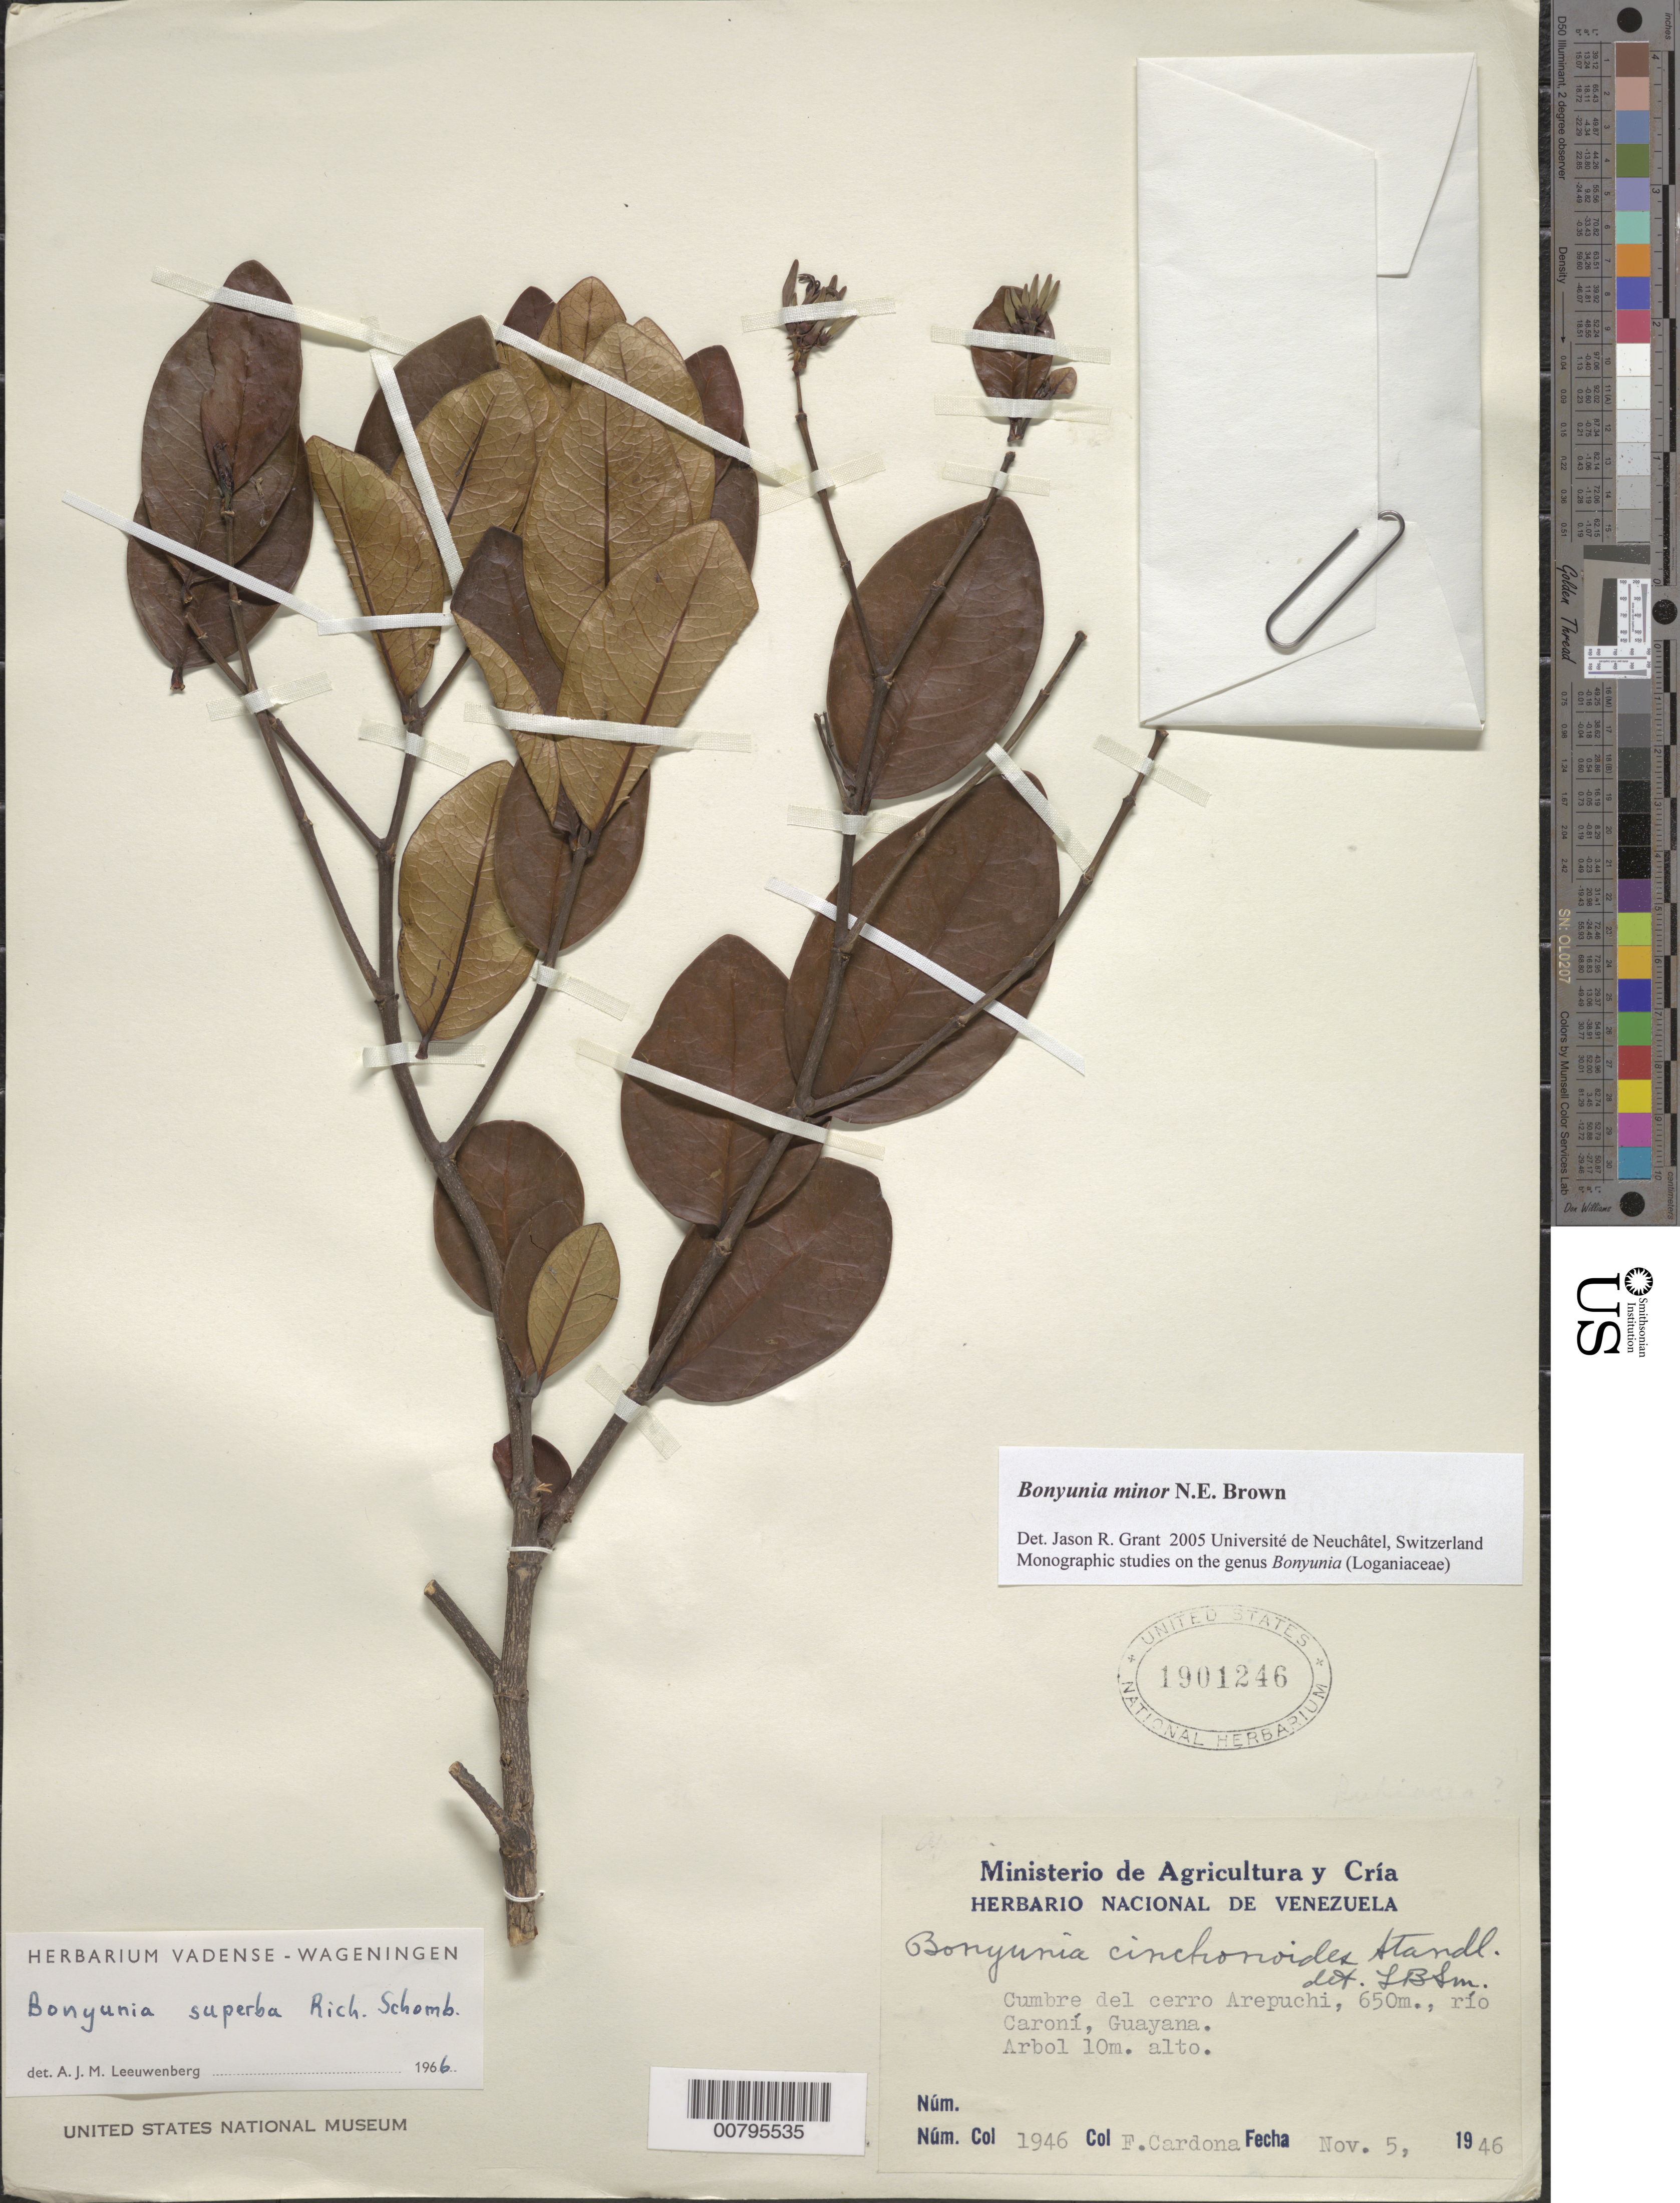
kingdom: Plantae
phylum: Tracheophyta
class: Magnoliopsida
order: Gentianales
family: Loganiaceae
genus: Bonyunia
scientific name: Bonyunia superba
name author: M.R. Schomb. ex Progel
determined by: Leeuwenberg, A. J. M.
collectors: F. Cardona Puig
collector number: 1946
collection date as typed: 5-Nov-46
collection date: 1946-11-05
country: Venezuela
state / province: Bolívar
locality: Cerro Apacará, Río Caroní, Guayana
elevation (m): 650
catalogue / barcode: US 1901246